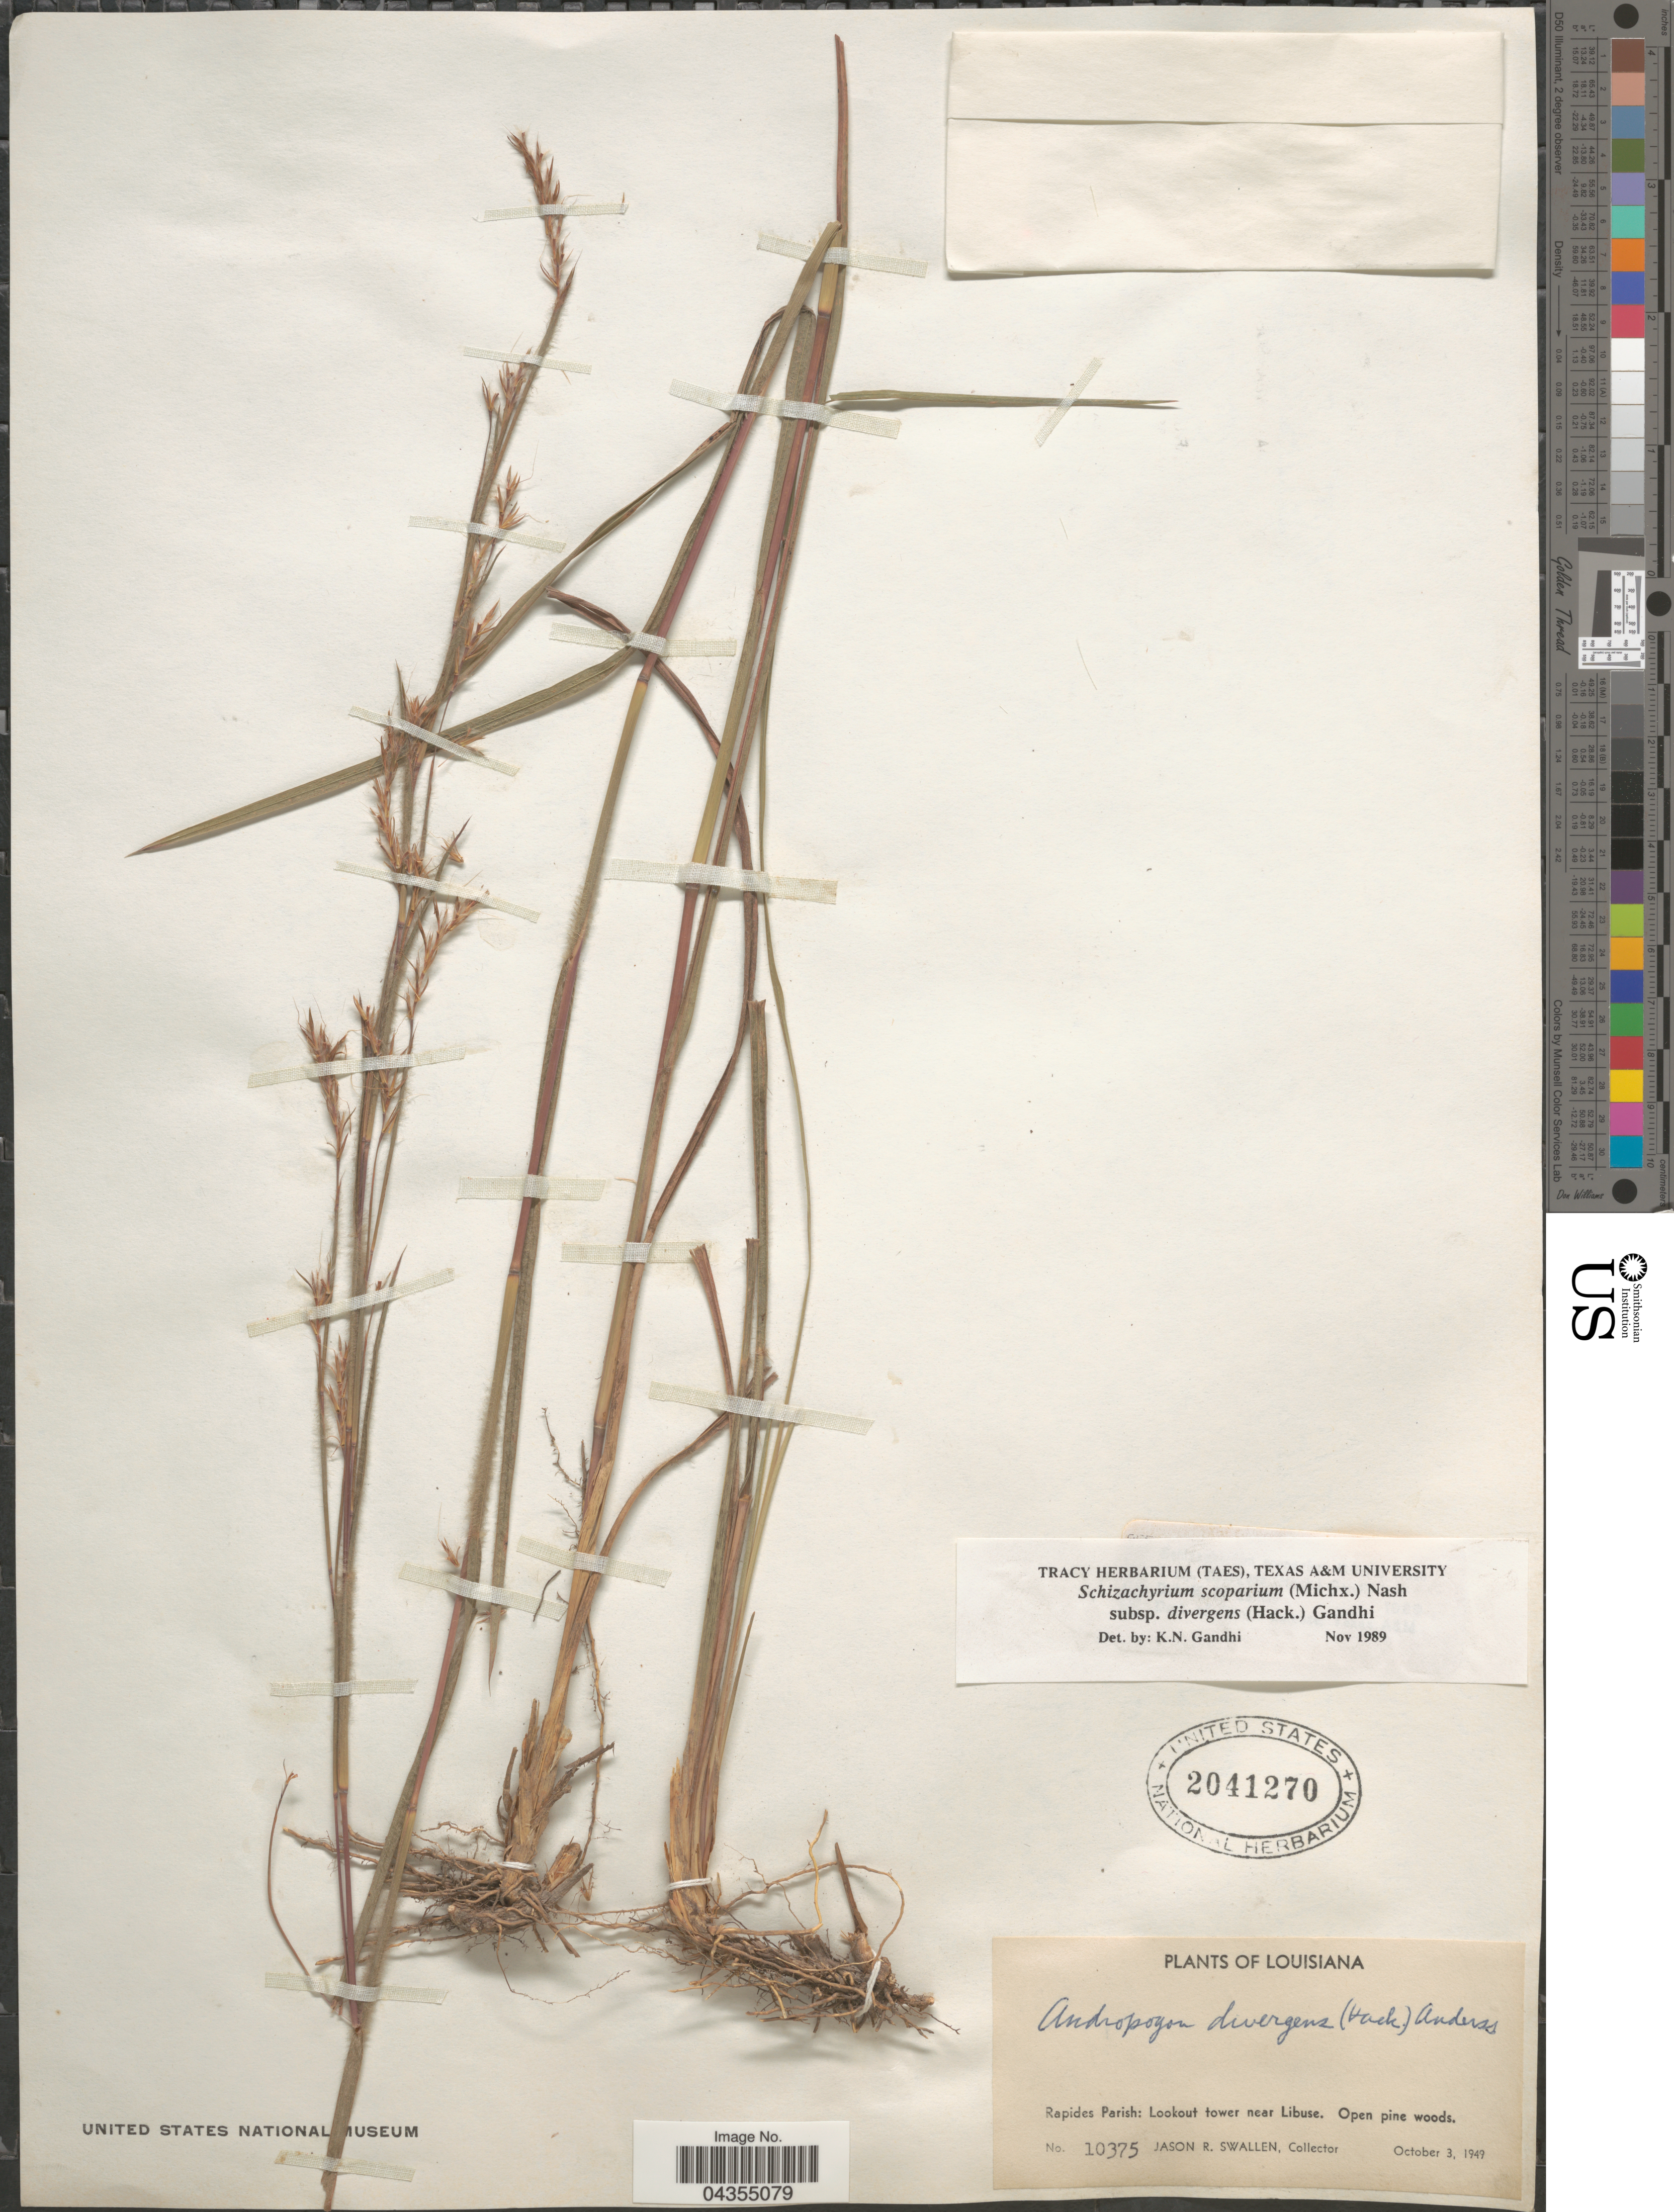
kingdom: Plantae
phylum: Tracheophyta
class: Liliopsida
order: Poales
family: Poaceae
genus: Schizachyrium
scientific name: Schizachyrium scoparium var. divergens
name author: (Hack.) Gould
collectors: J. R. Swallen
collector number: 10375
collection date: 1949-10-03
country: United States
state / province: Louisiana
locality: Rapides Parish: Lookout tower near Libuse.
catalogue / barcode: US 2041270